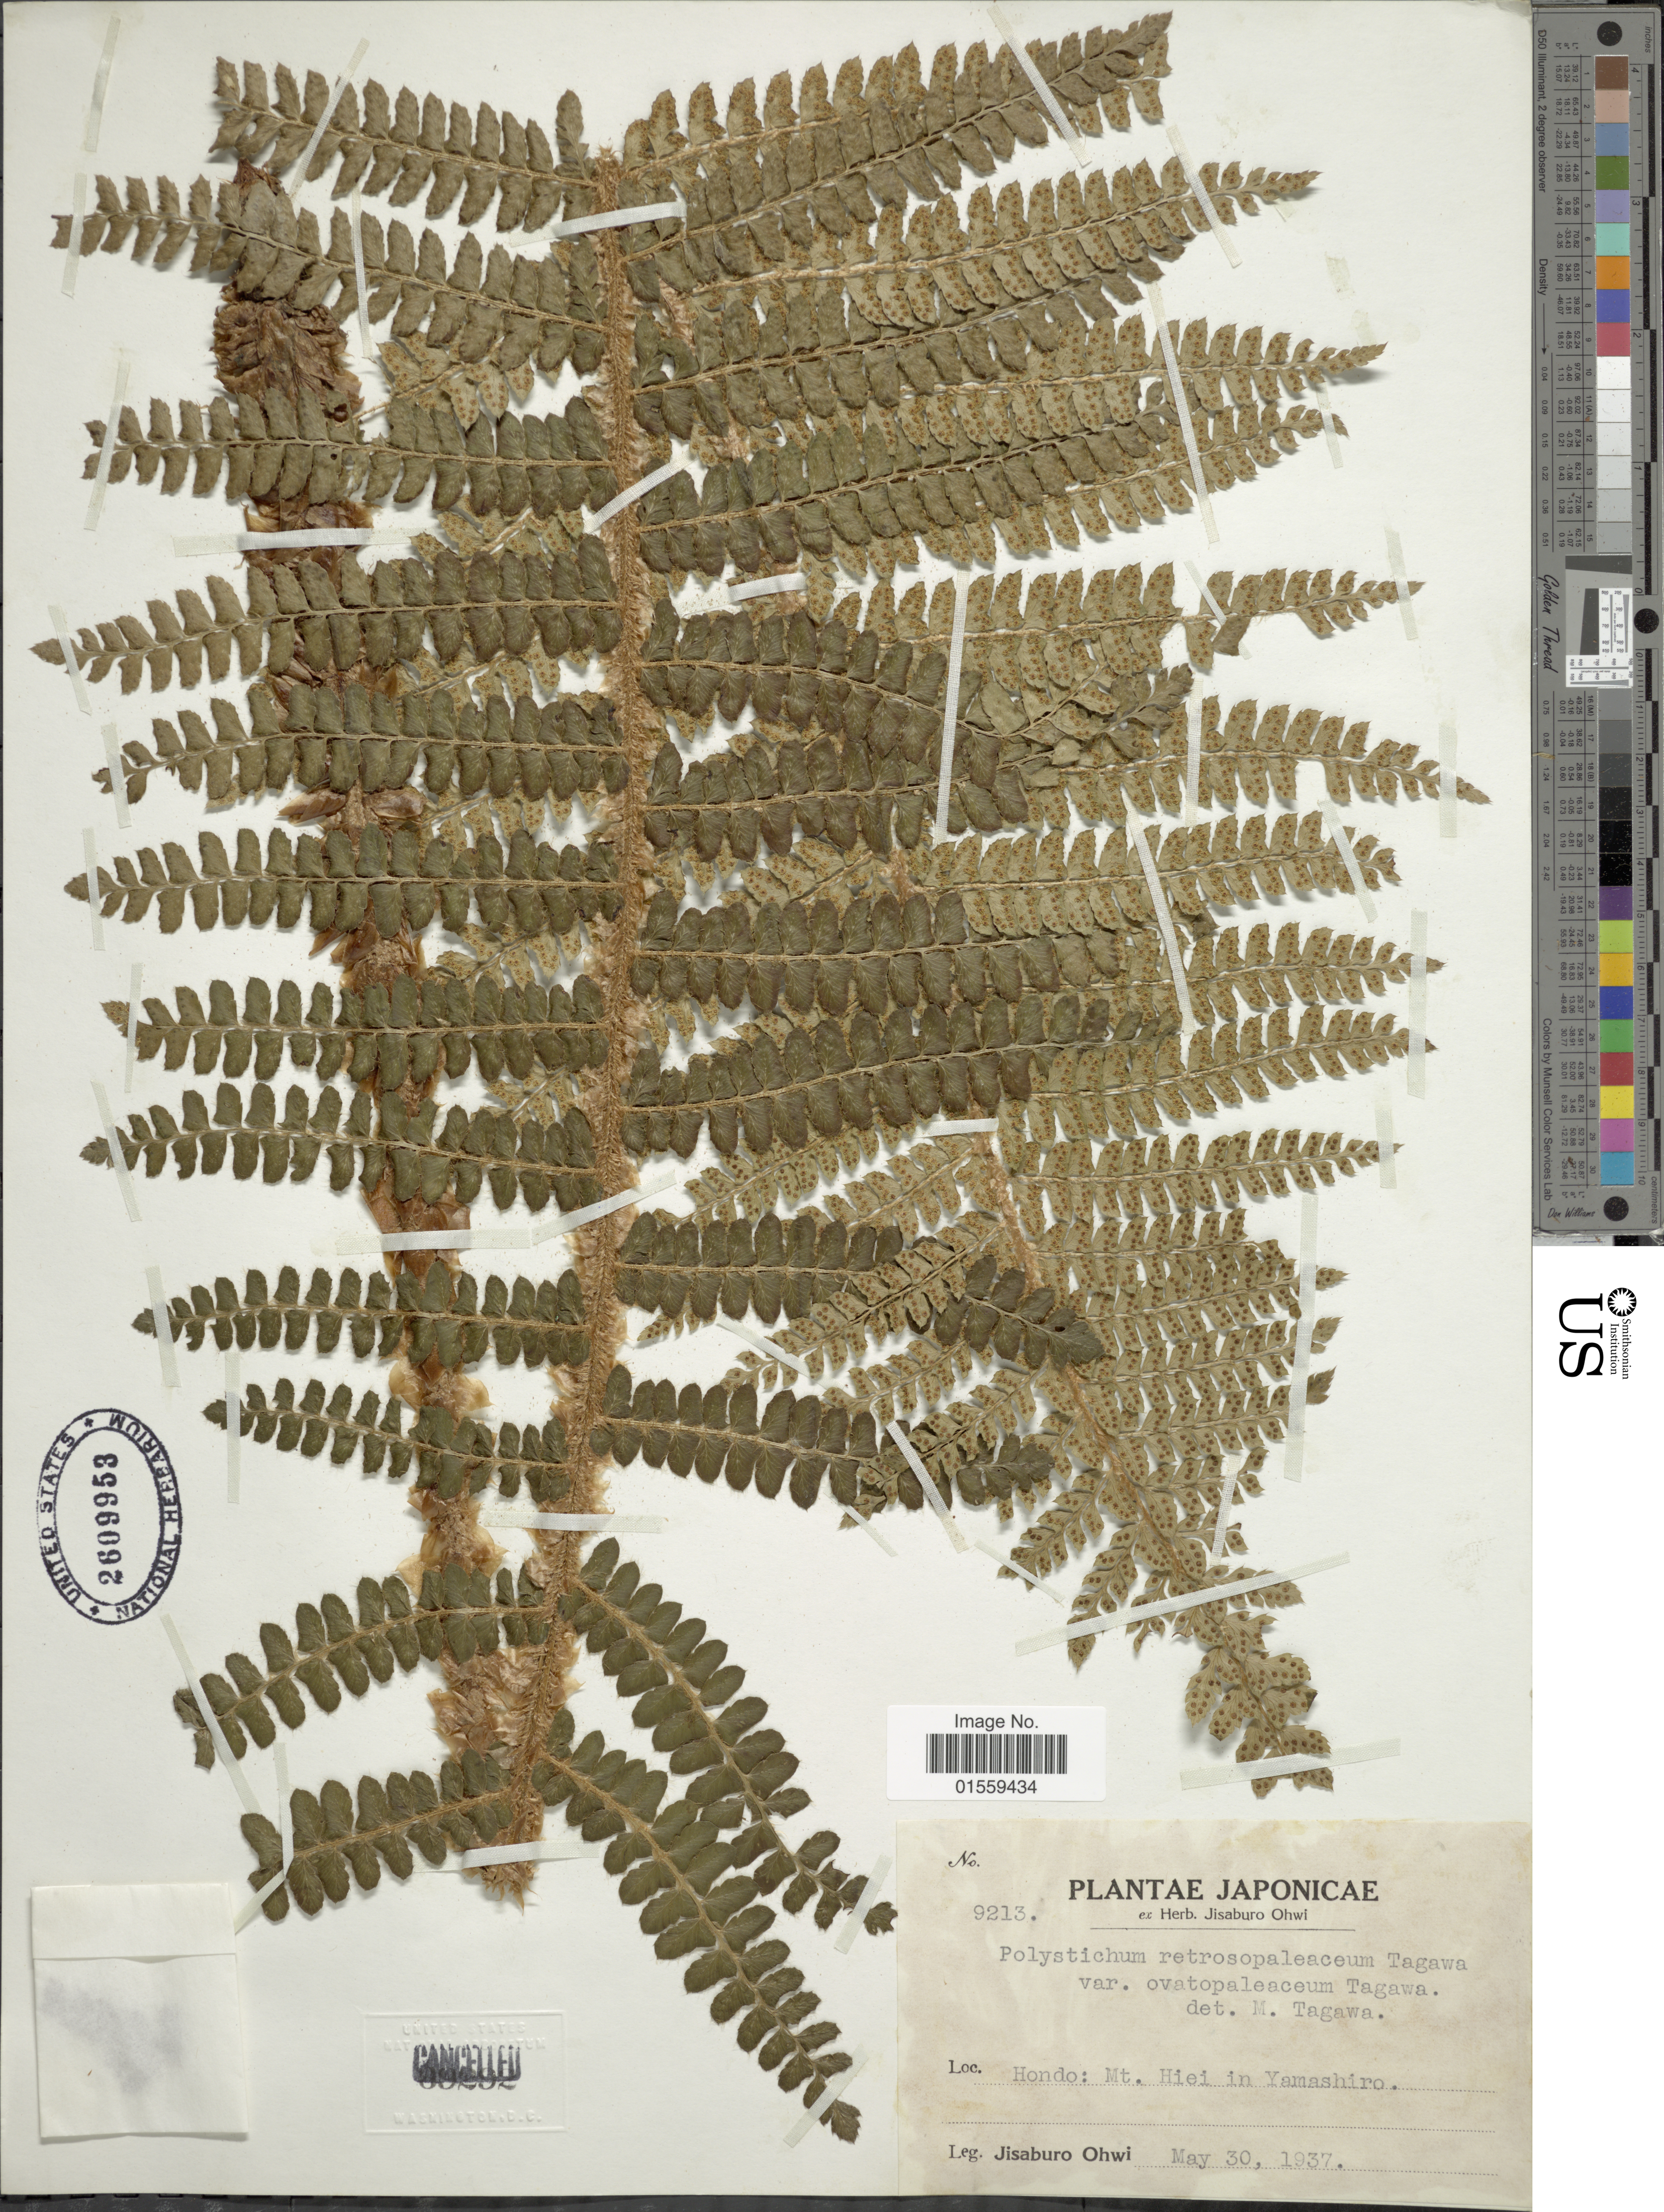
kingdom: Plantae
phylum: Tracheophyta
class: Polypodiopsida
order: Polypodiales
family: Dryopteridaceae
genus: Polystichum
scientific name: Polystichum retrosopaleaceum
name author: (Kodama) Tagawa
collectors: J. Ohwi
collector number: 9213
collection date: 1937-05-30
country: Japan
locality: Japonicae, Hondo: Mt. Hiei in Yamashiro.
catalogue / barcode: US 2609953